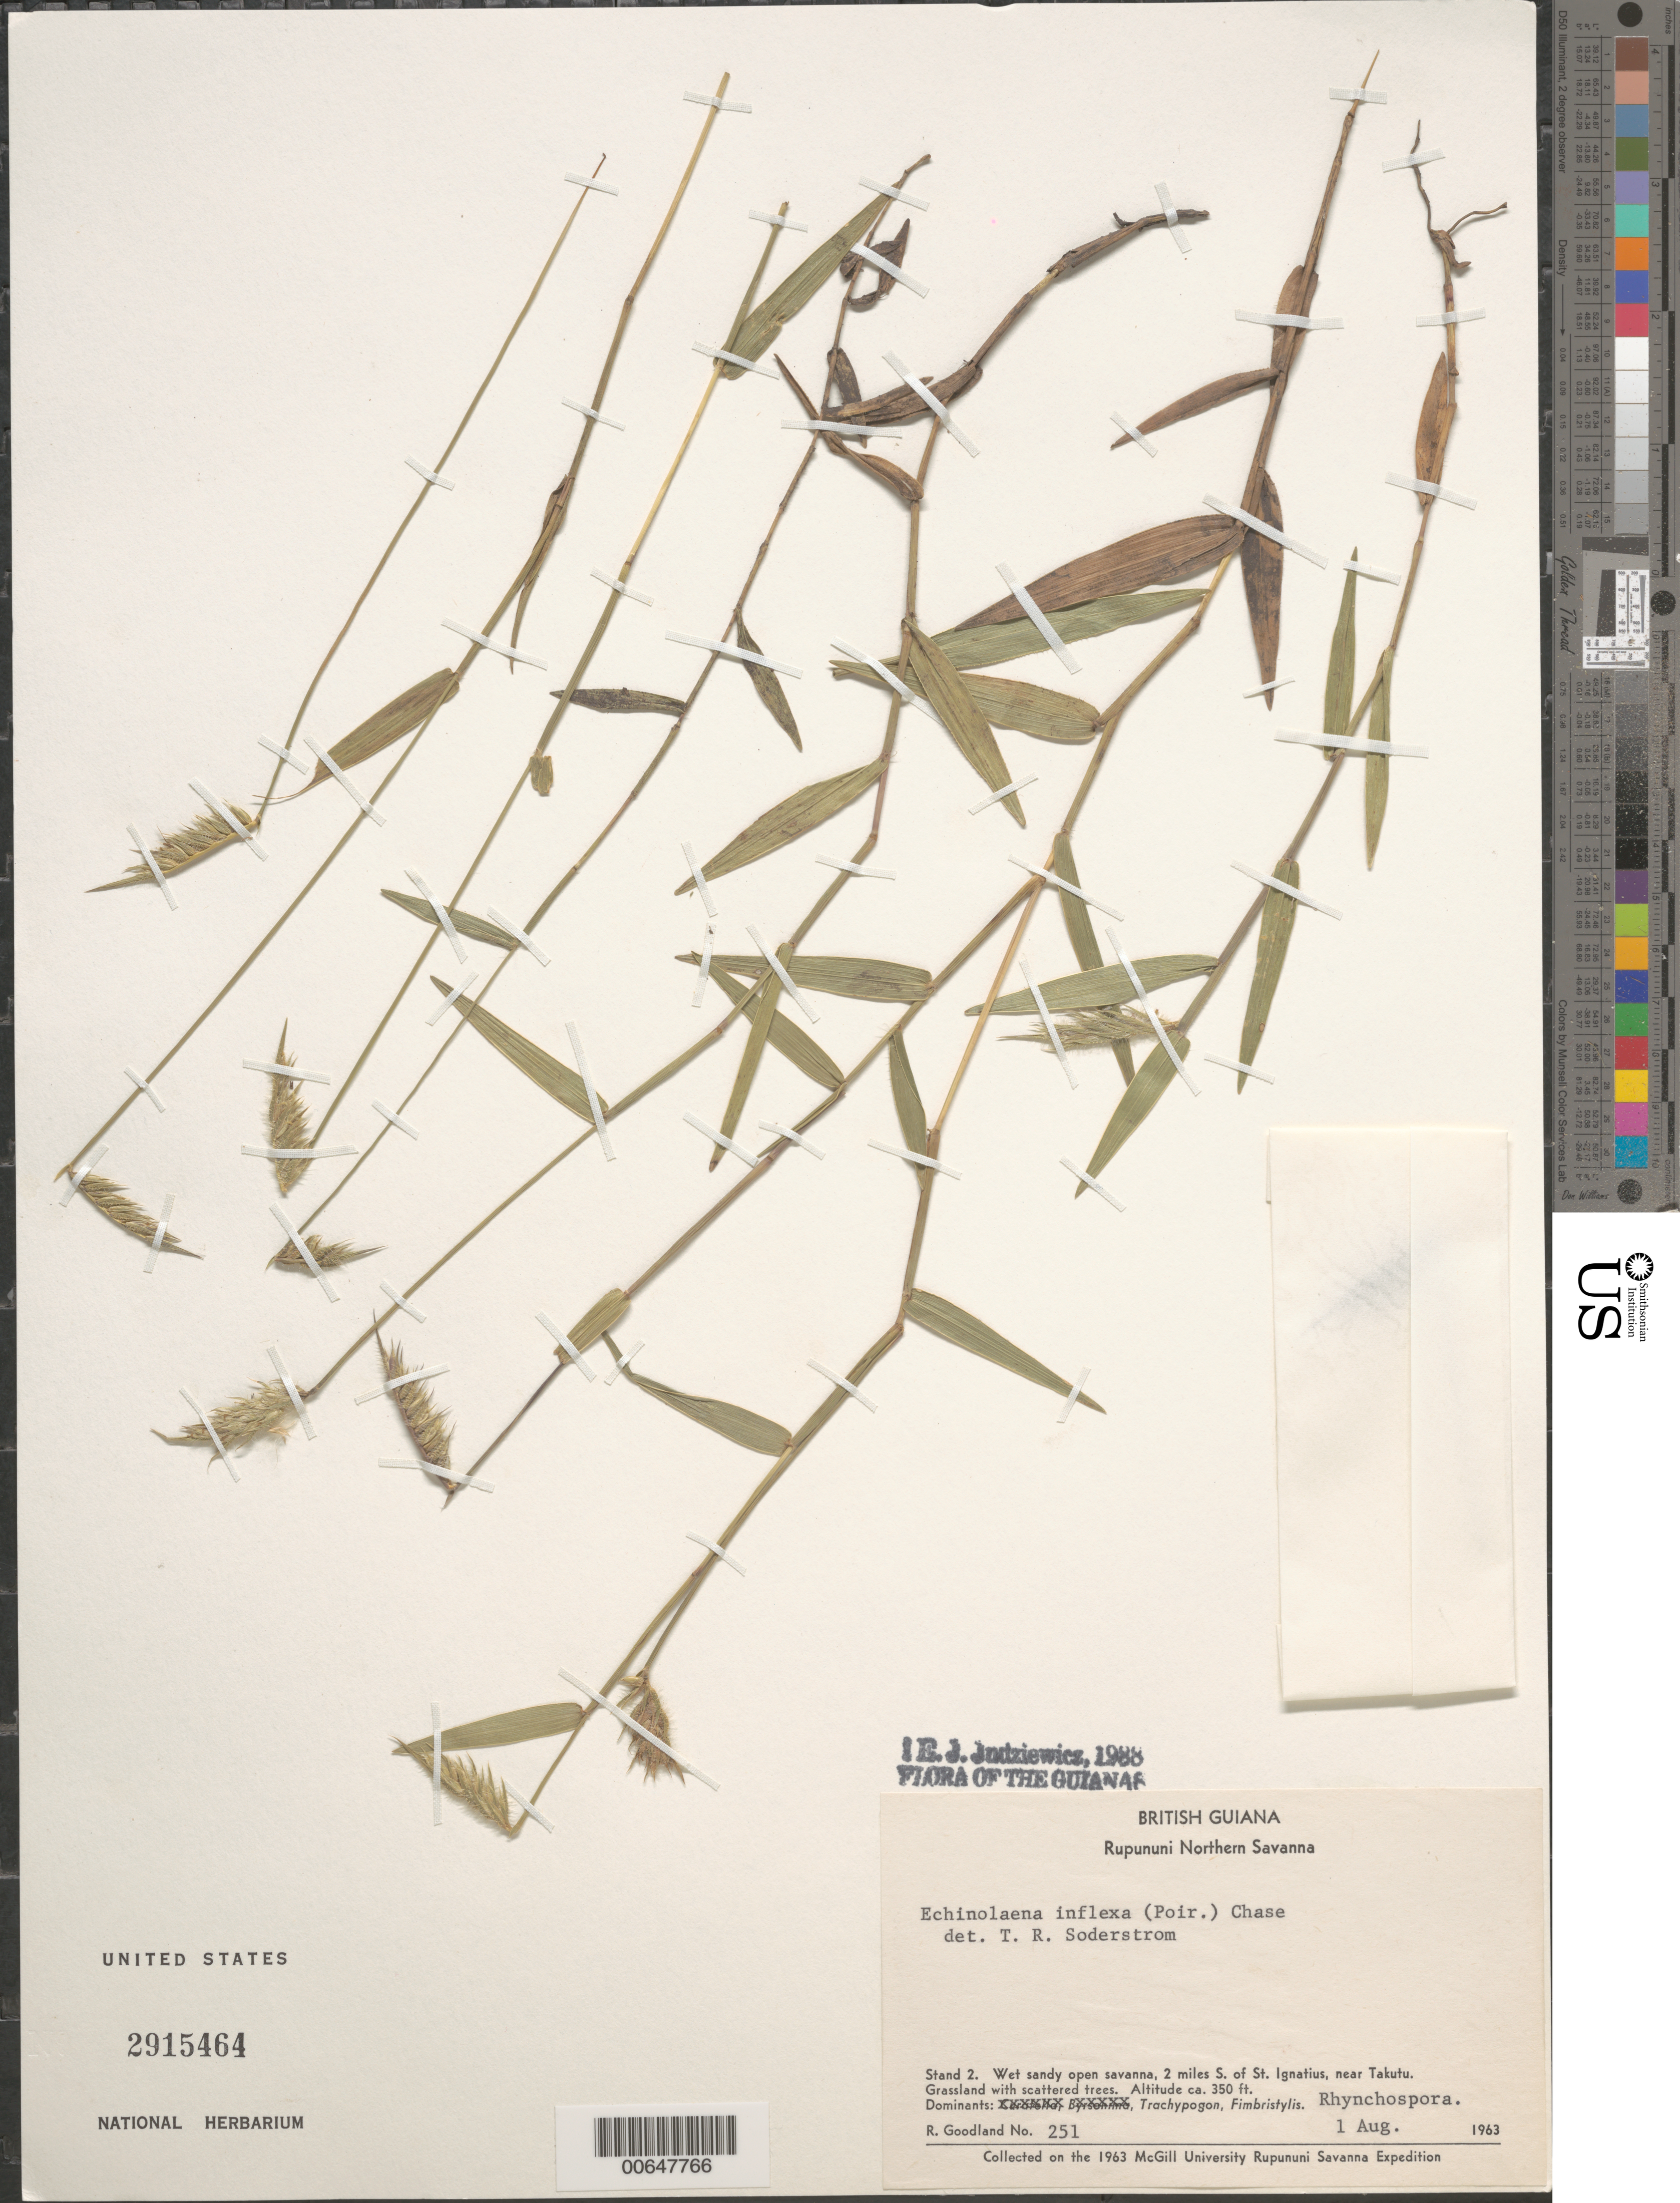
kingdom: Plantae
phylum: Tracheophyta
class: Liliopsida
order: Poales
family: Poaceae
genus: Echinolaena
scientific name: Echinolaena inflexa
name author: (Poir.) Chase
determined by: Judziewicz, E. J.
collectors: R. Goodland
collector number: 251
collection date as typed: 1-Aug-63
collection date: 1963-08-01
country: Guyana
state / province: U. Takutu-U. Essequibo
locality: Rupununi Northern Savanna, St. Ignatius, 2 mi. S of; near Takutu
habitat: Wet, sandy open savanna. Grassland with scattered trees. Dominants: Curatella, Byrsonima, Trachypogon, Fimbristylis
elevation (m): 107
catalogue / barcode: US 2915464